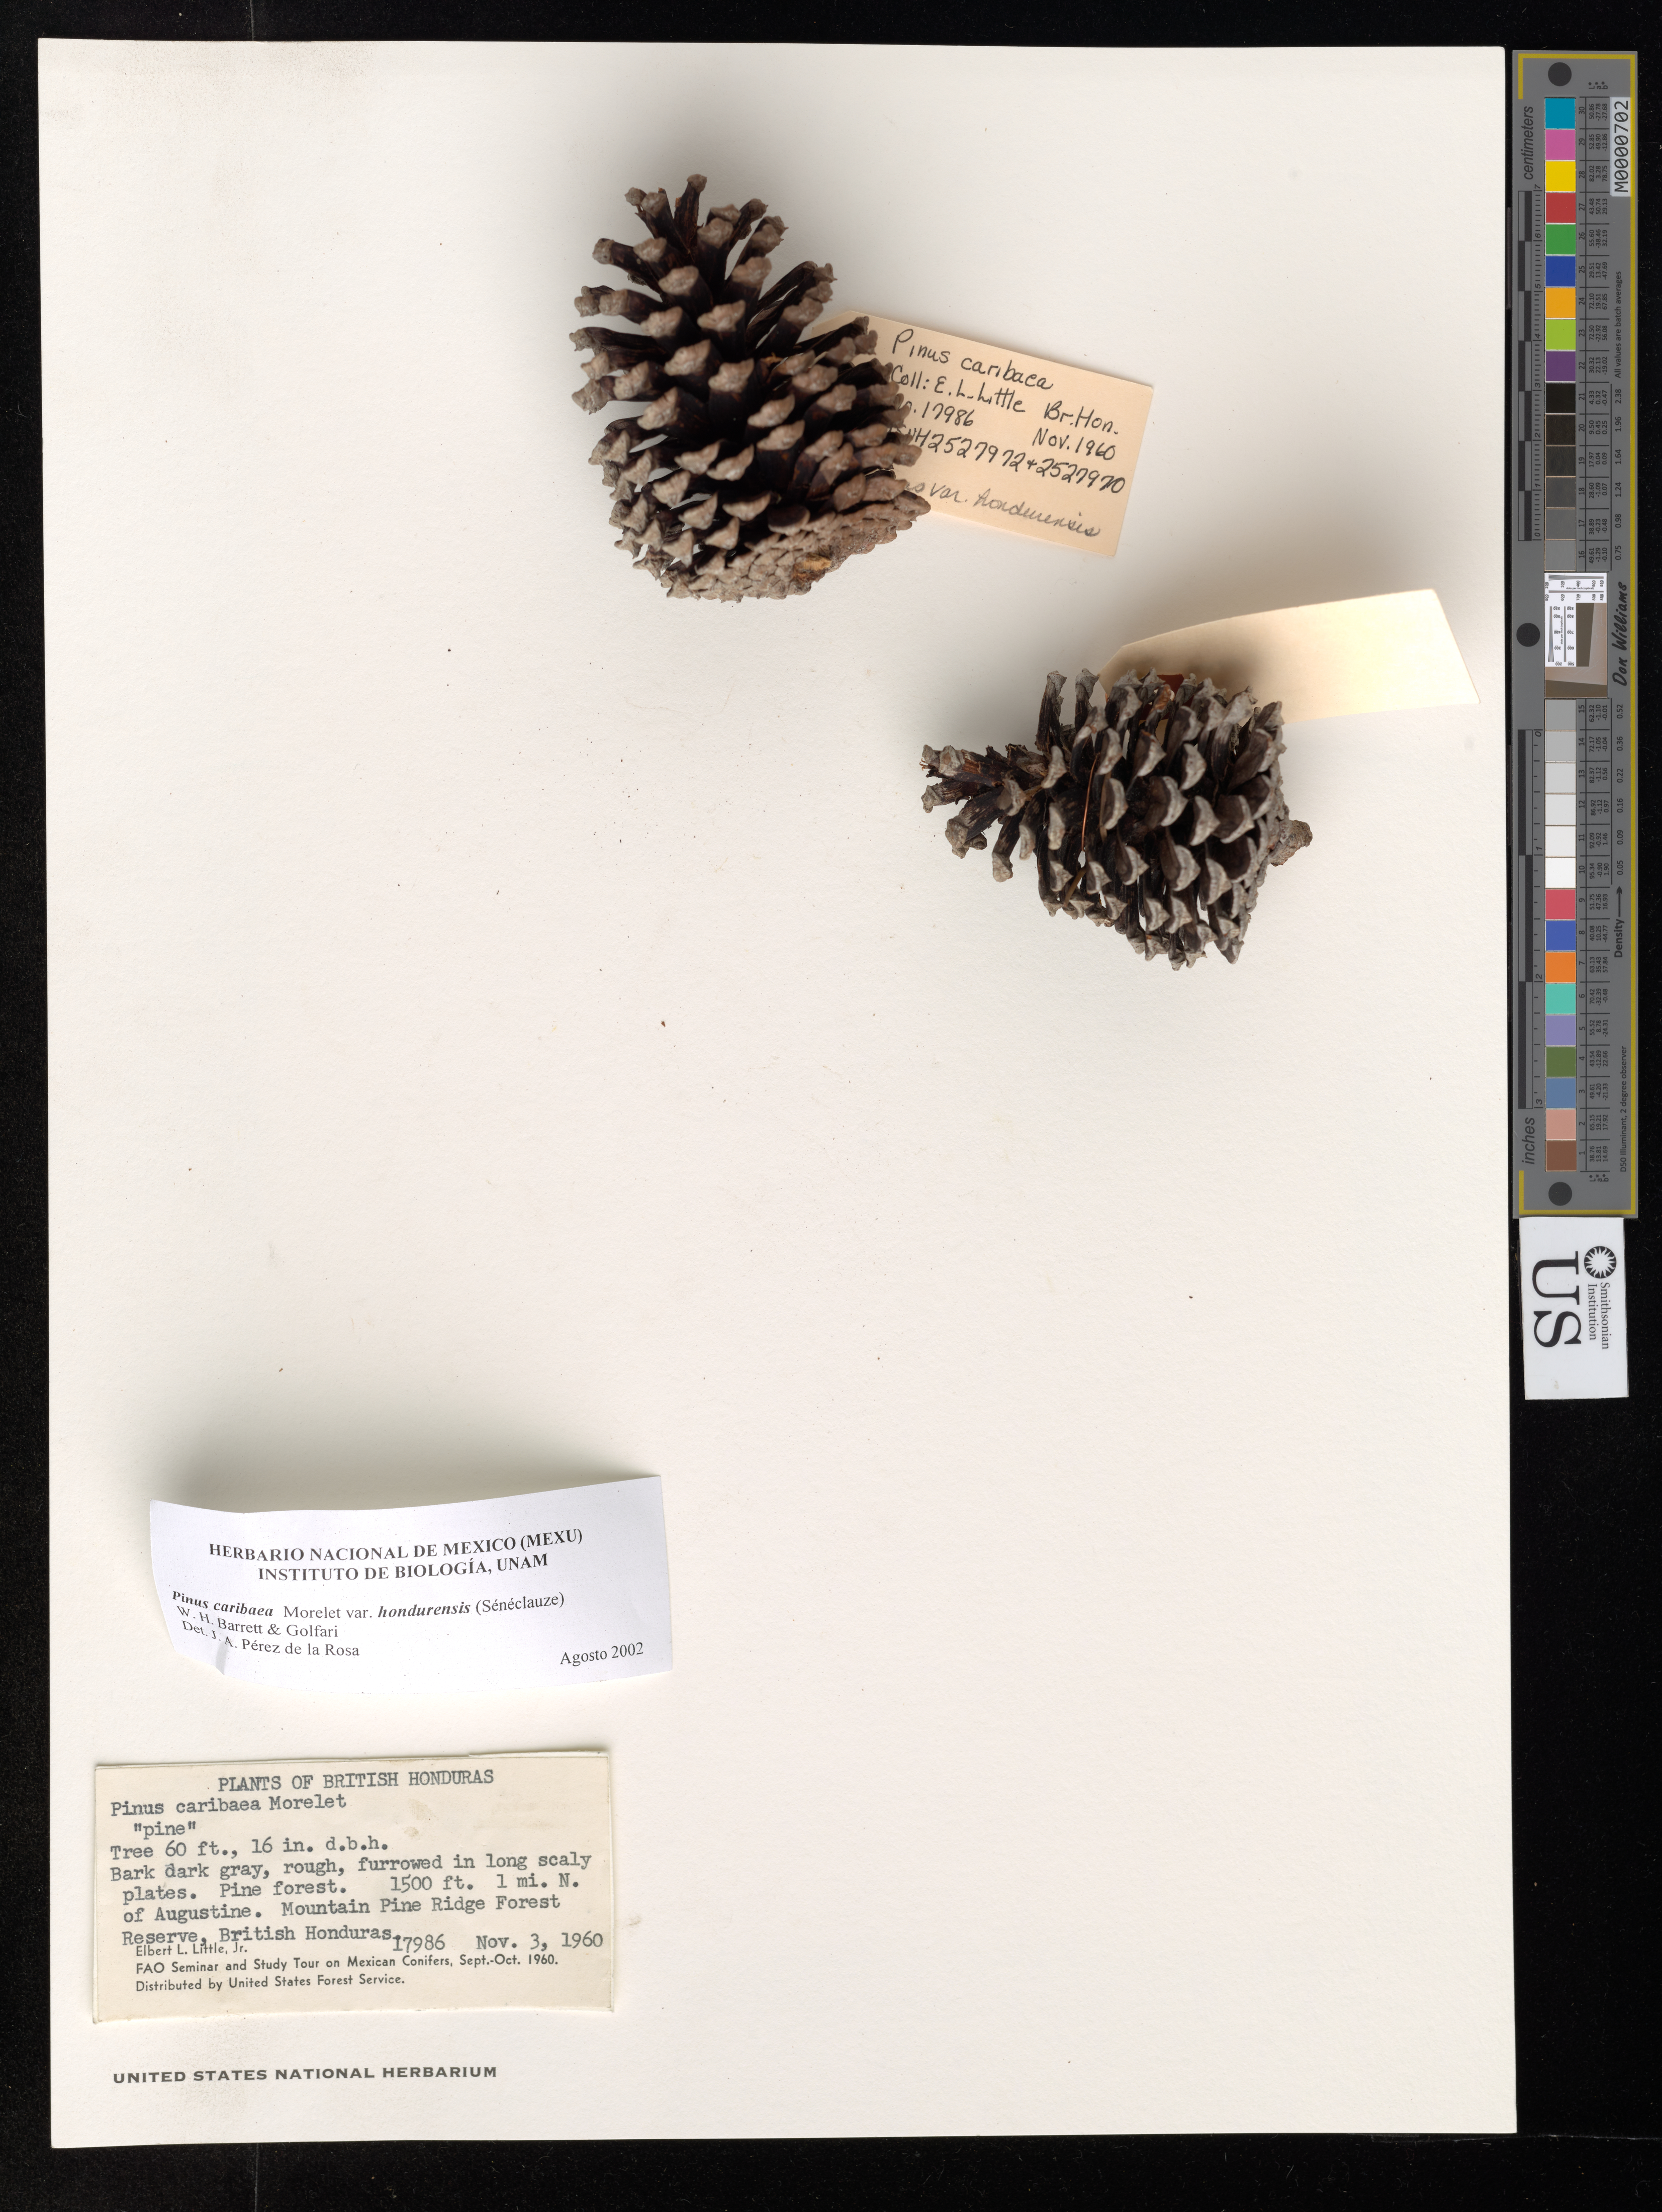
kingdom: Plantae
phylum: Tracheophyta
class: Pinopsida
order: Pinales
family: Pinaceae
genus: Pinus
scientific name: Pinus caribaea var. hondurensis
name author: (Sénécl.) W.H.G. Barrett & Golfari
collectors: E. L. Little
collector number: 17986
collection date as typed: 03 Nov 1960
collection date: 1960-11-03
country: Belize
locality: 1 mi. N of Augustine. Mountain Pine Ridge Forest Reserve, Bristish Honduras.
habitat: Pine forest.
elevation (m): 457